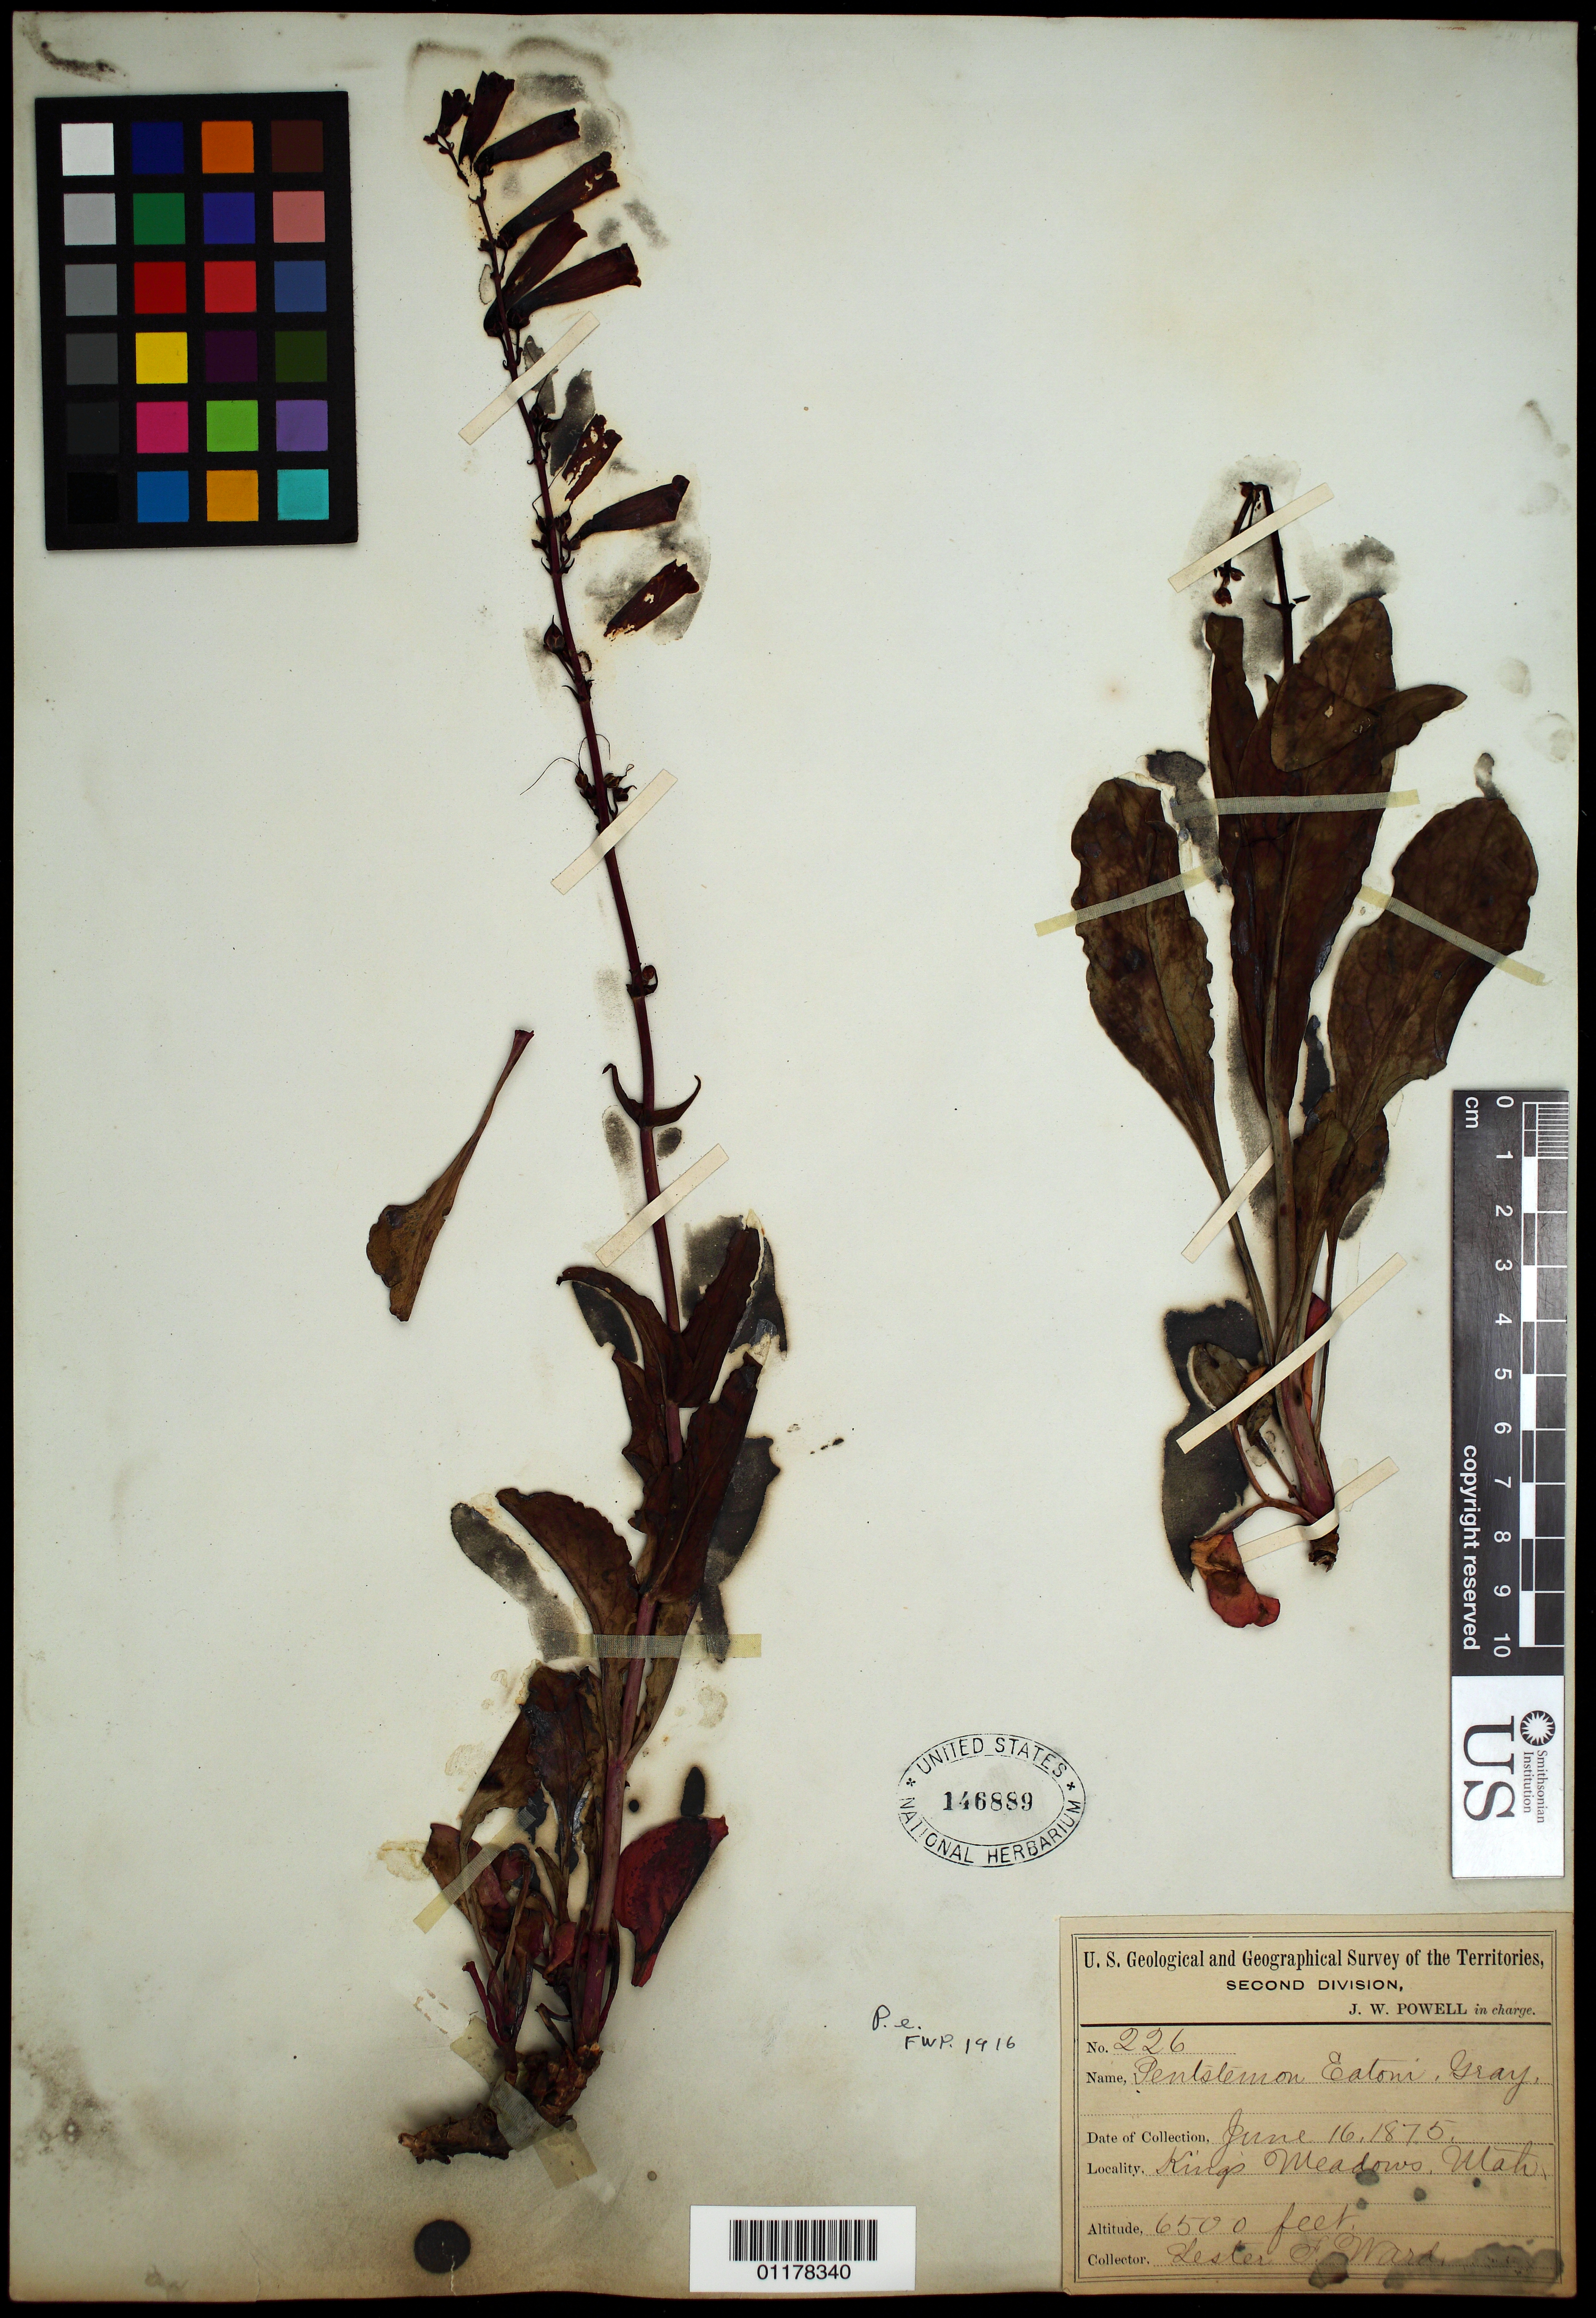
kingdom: Plantae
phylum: Tracheophyta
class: Magnoliopsida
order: Lamiales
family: Plantaginaceae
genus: Penstemon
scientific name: Penstemon eatonii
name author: A. Gray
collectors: L. F. Ward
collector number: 226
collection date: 1875-06-16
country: United States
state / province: Utah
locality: King's Meadows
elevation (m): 1981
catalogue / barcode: US 146889